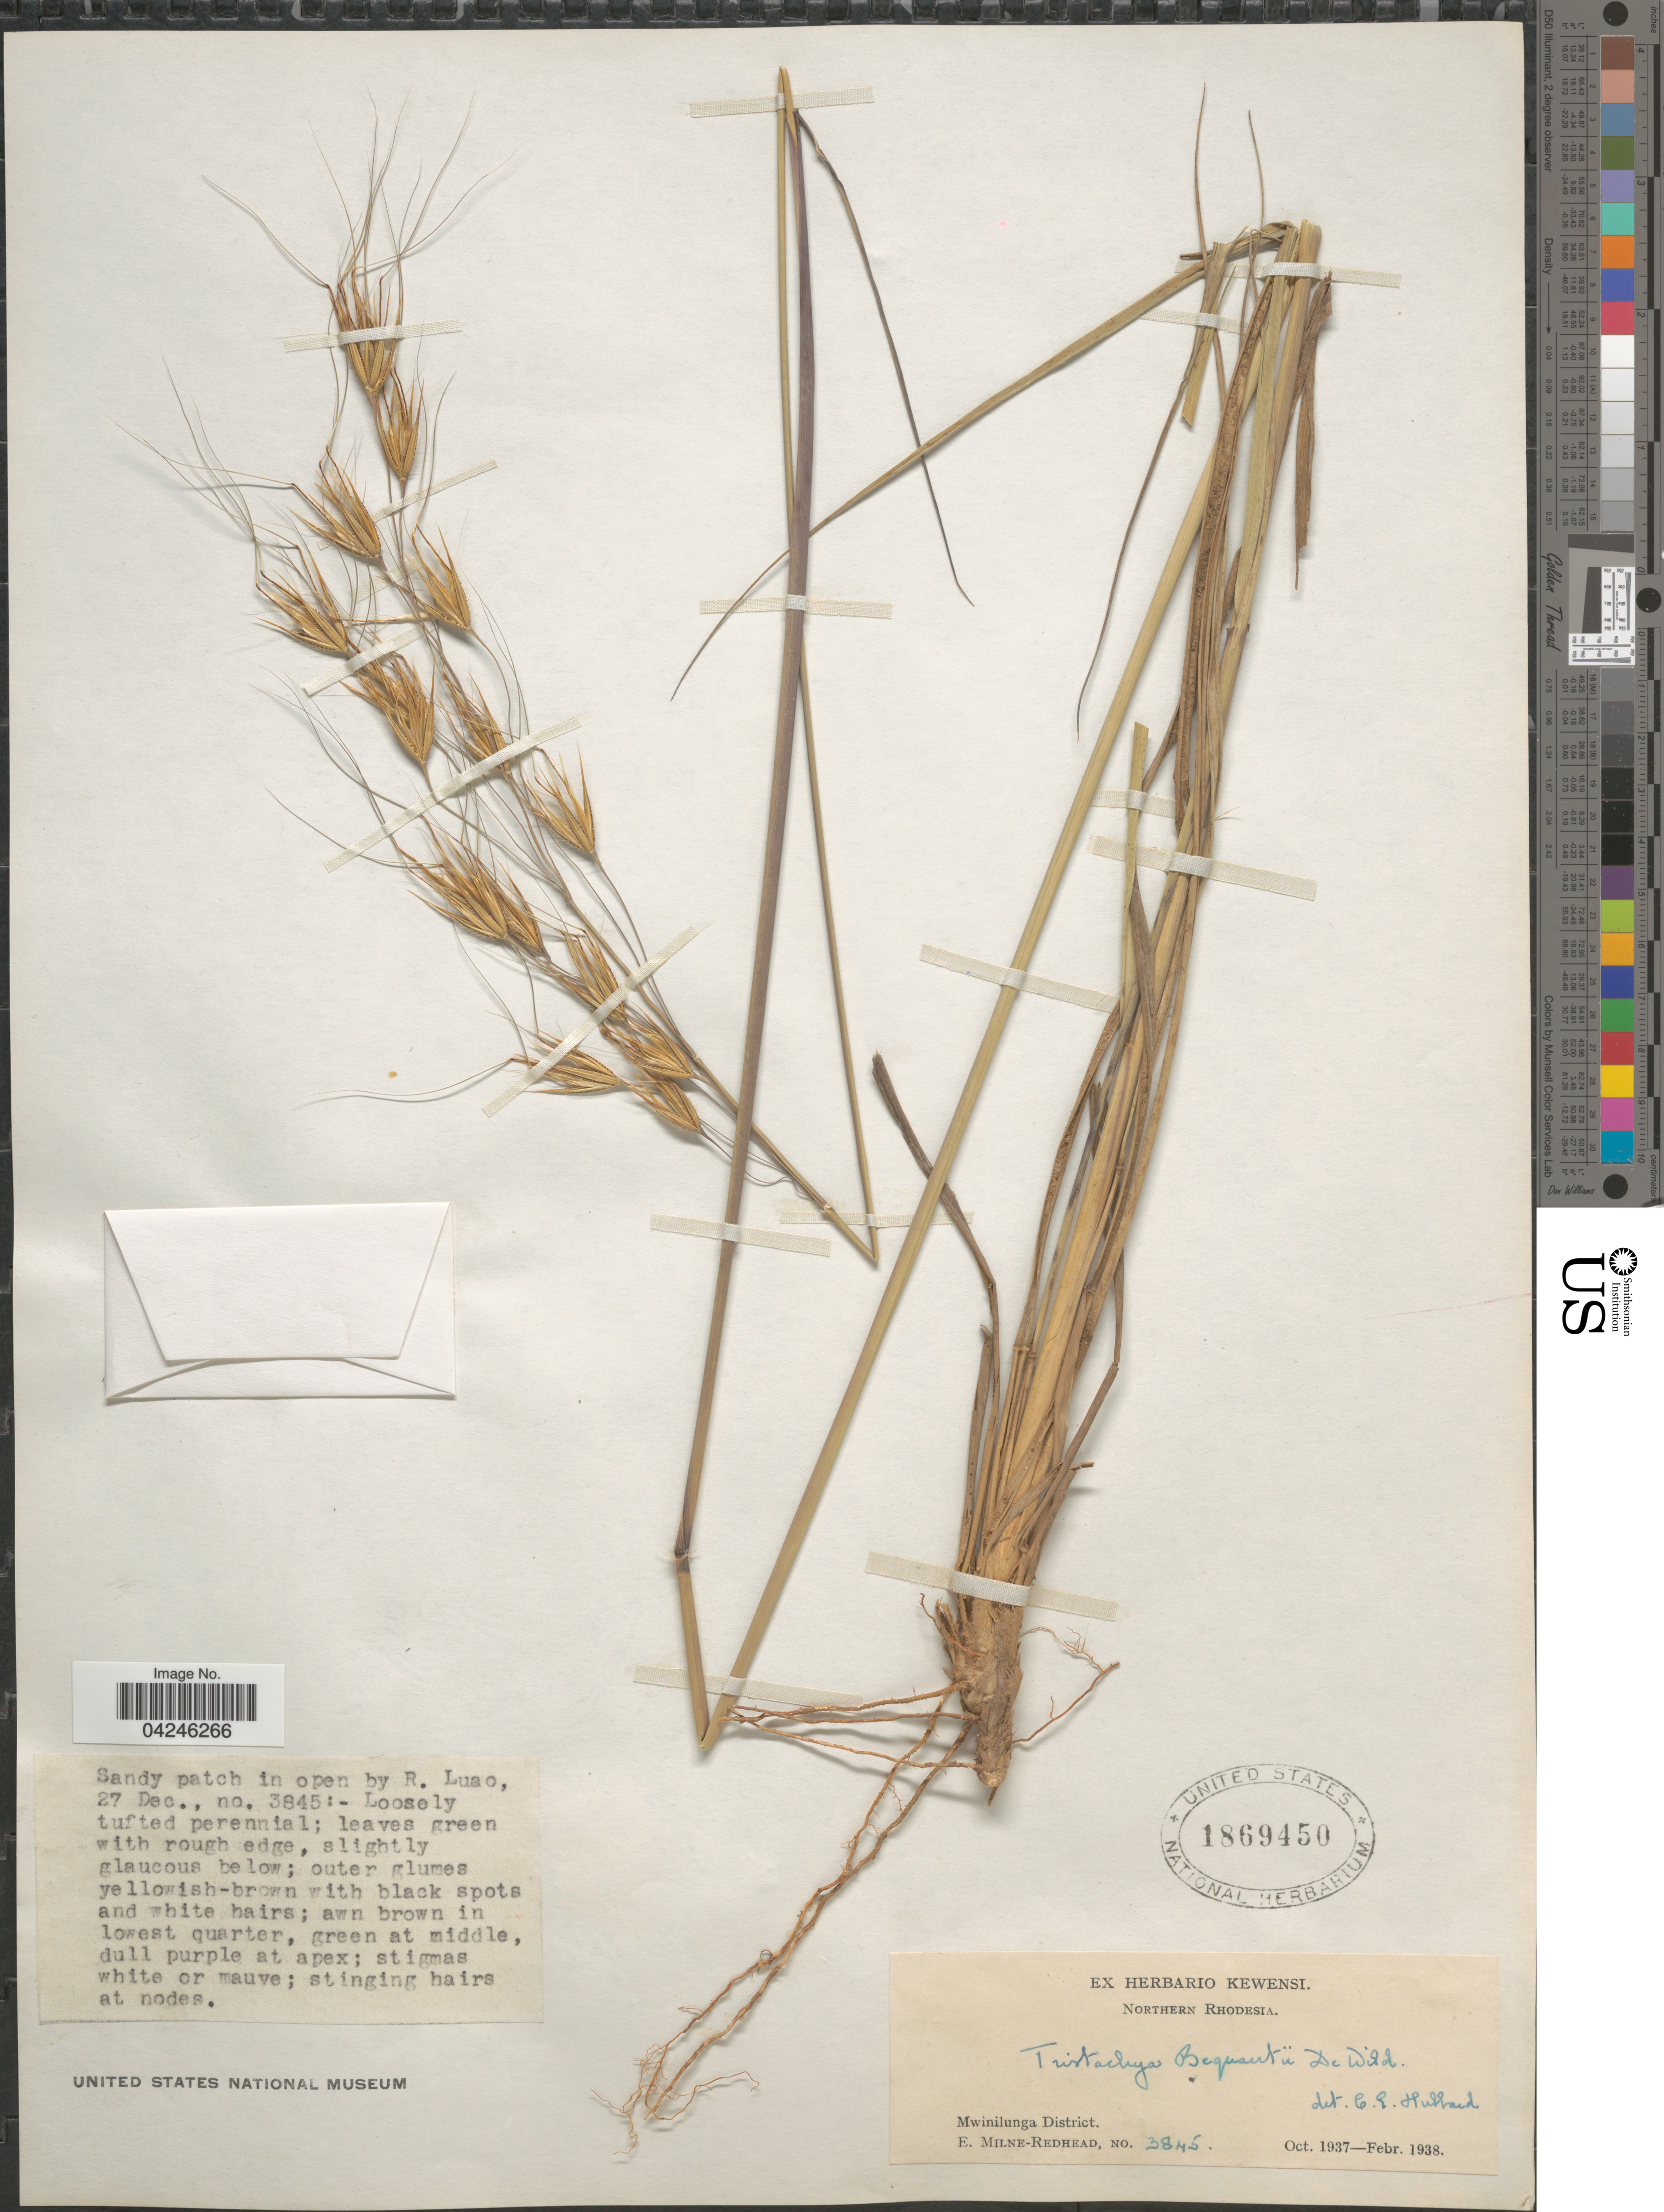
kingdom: Plantae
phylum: Tracheophyta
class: Liliopsida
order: Poales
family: Poaceae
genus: Tristachya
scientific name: Tristachya bequaertii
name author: De Wild.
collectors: E. W. Milne-Redhead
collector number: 3845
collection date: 1937-12-27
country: Zambia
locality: Northern Rhodesia. Mwinilunga District.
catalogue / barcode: US 1869450